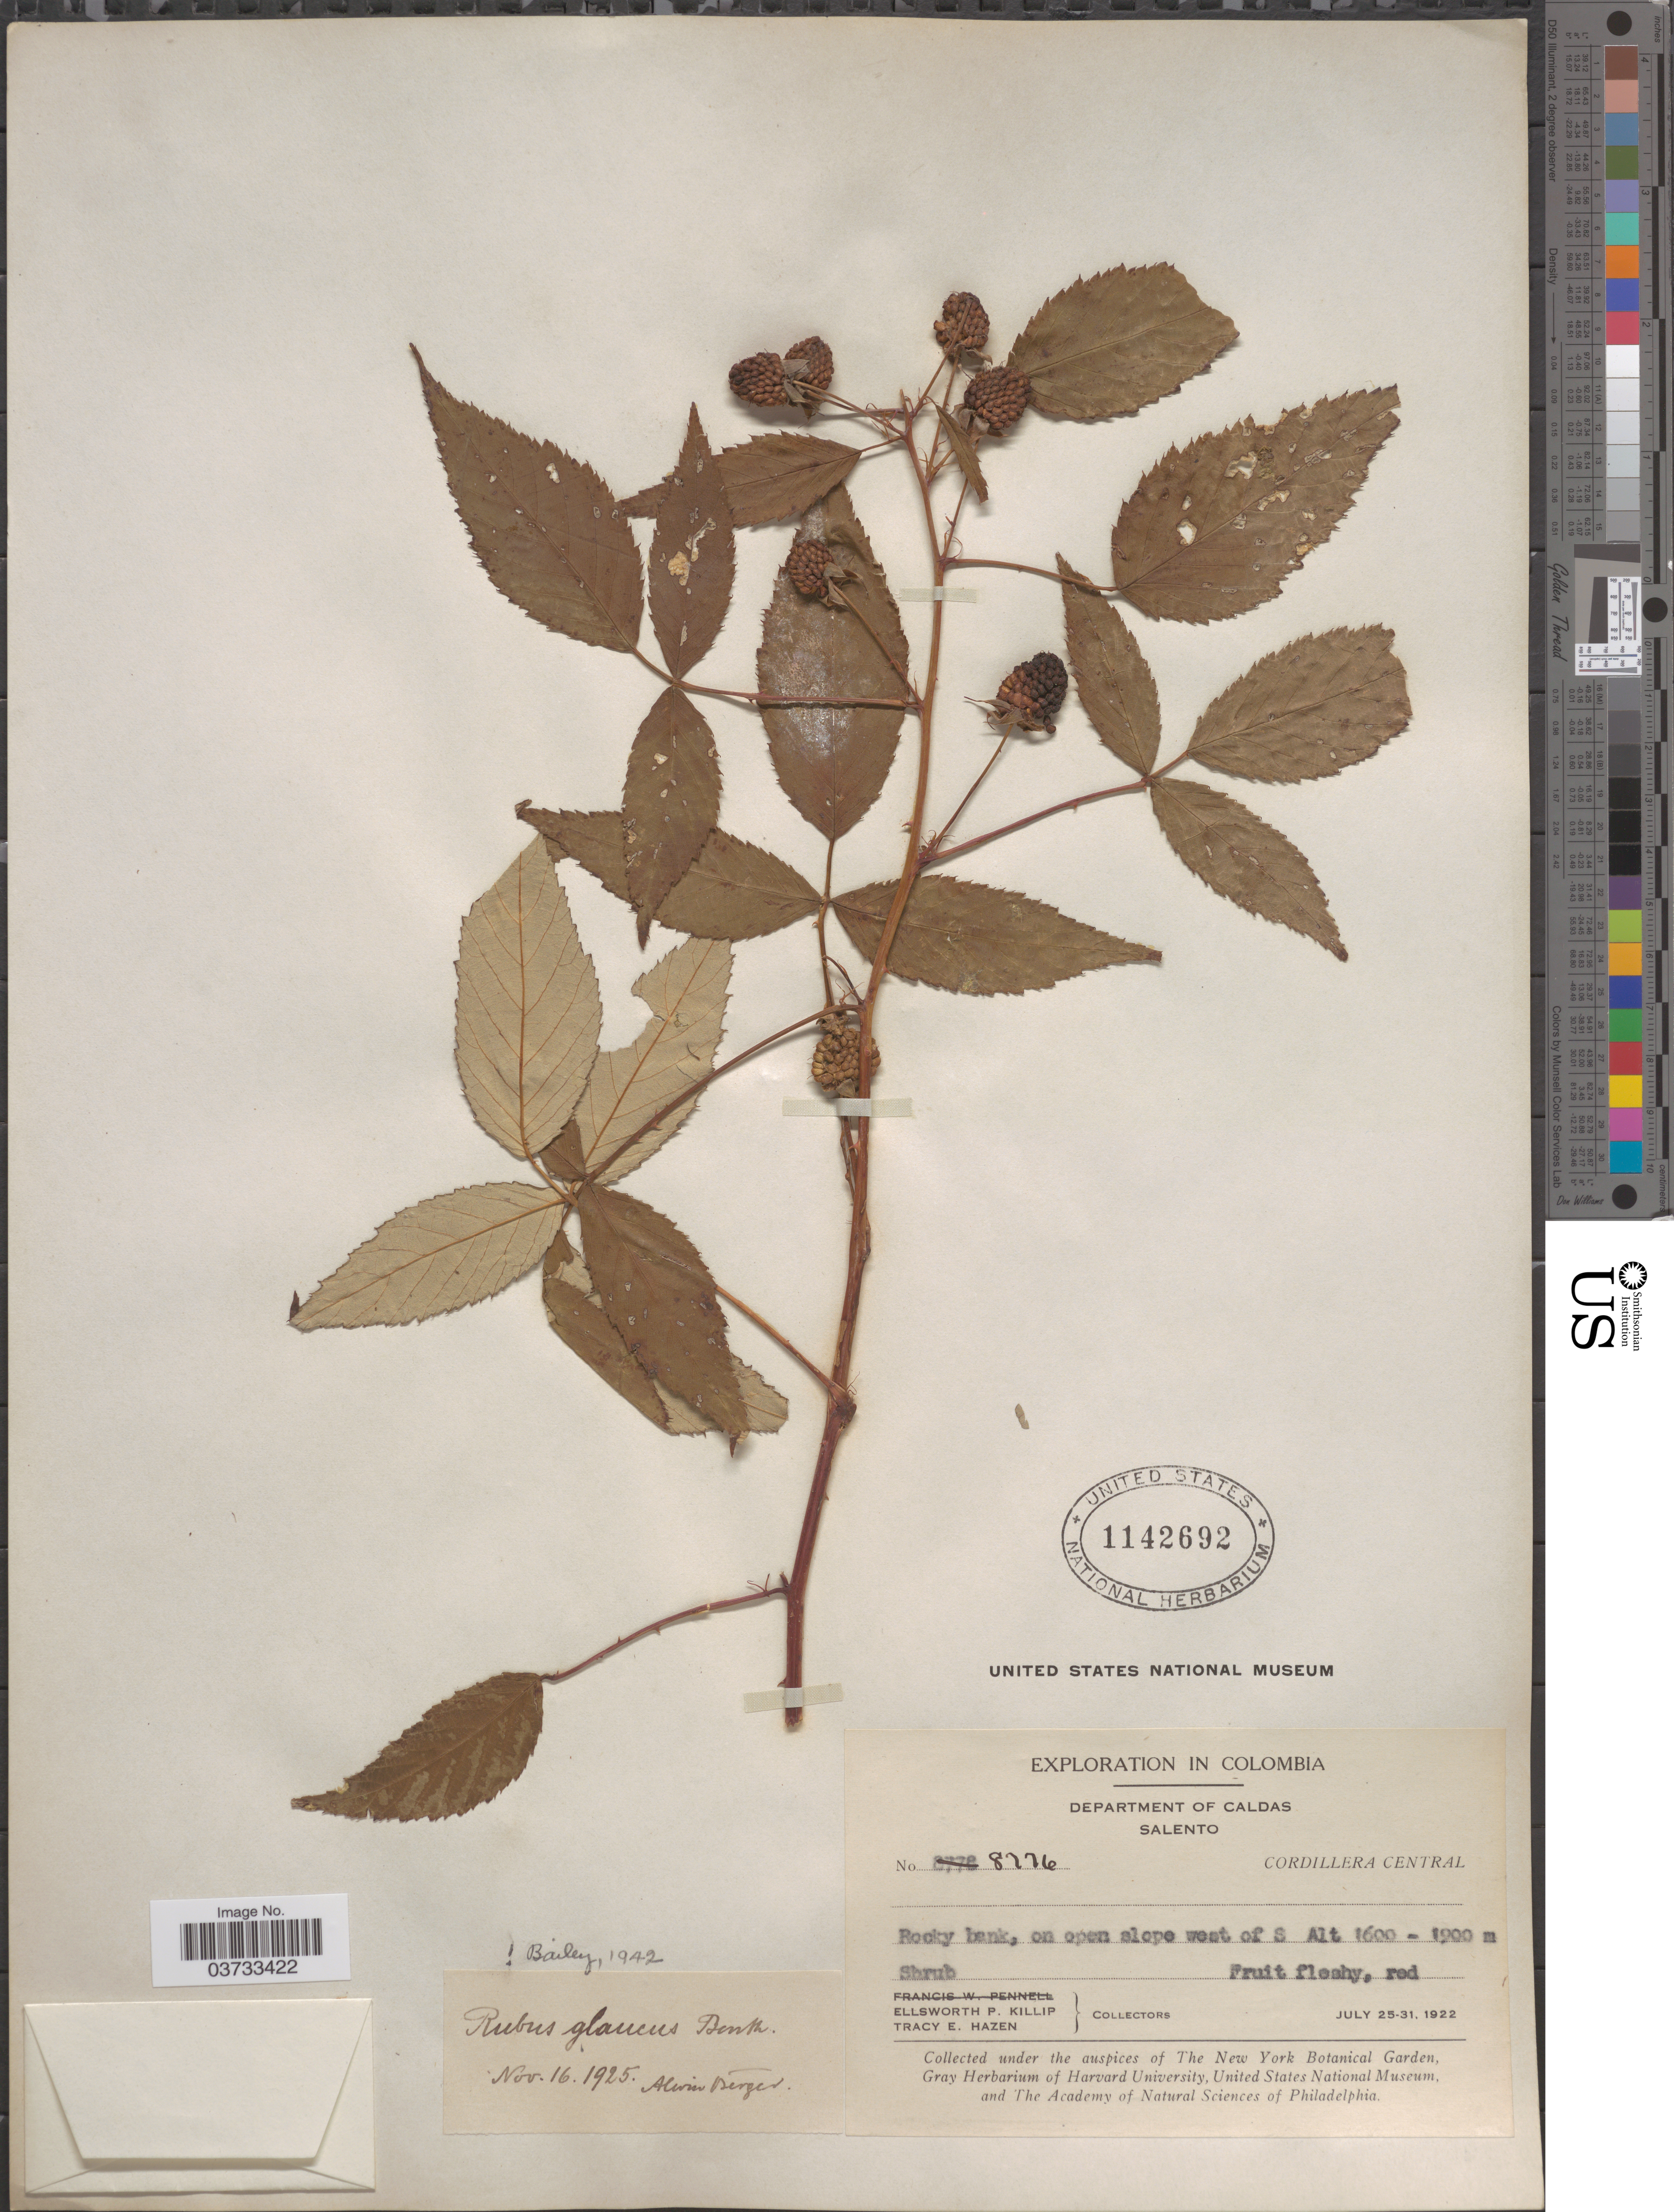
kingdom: Plantae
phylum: Tracheophyta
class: Magnoliopsida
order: Rosales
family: Rosaceae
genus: Rubus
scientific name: Rubus glaucus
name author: Benth.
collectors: E. P. Killip & T. E. Hazen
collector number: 8776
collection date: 1922-07-25/1922-07-31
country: Colombia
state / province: Caldas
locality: Department of Caldas. Salento. Cordillera Central.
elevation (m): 1600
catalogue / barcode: US 1142692